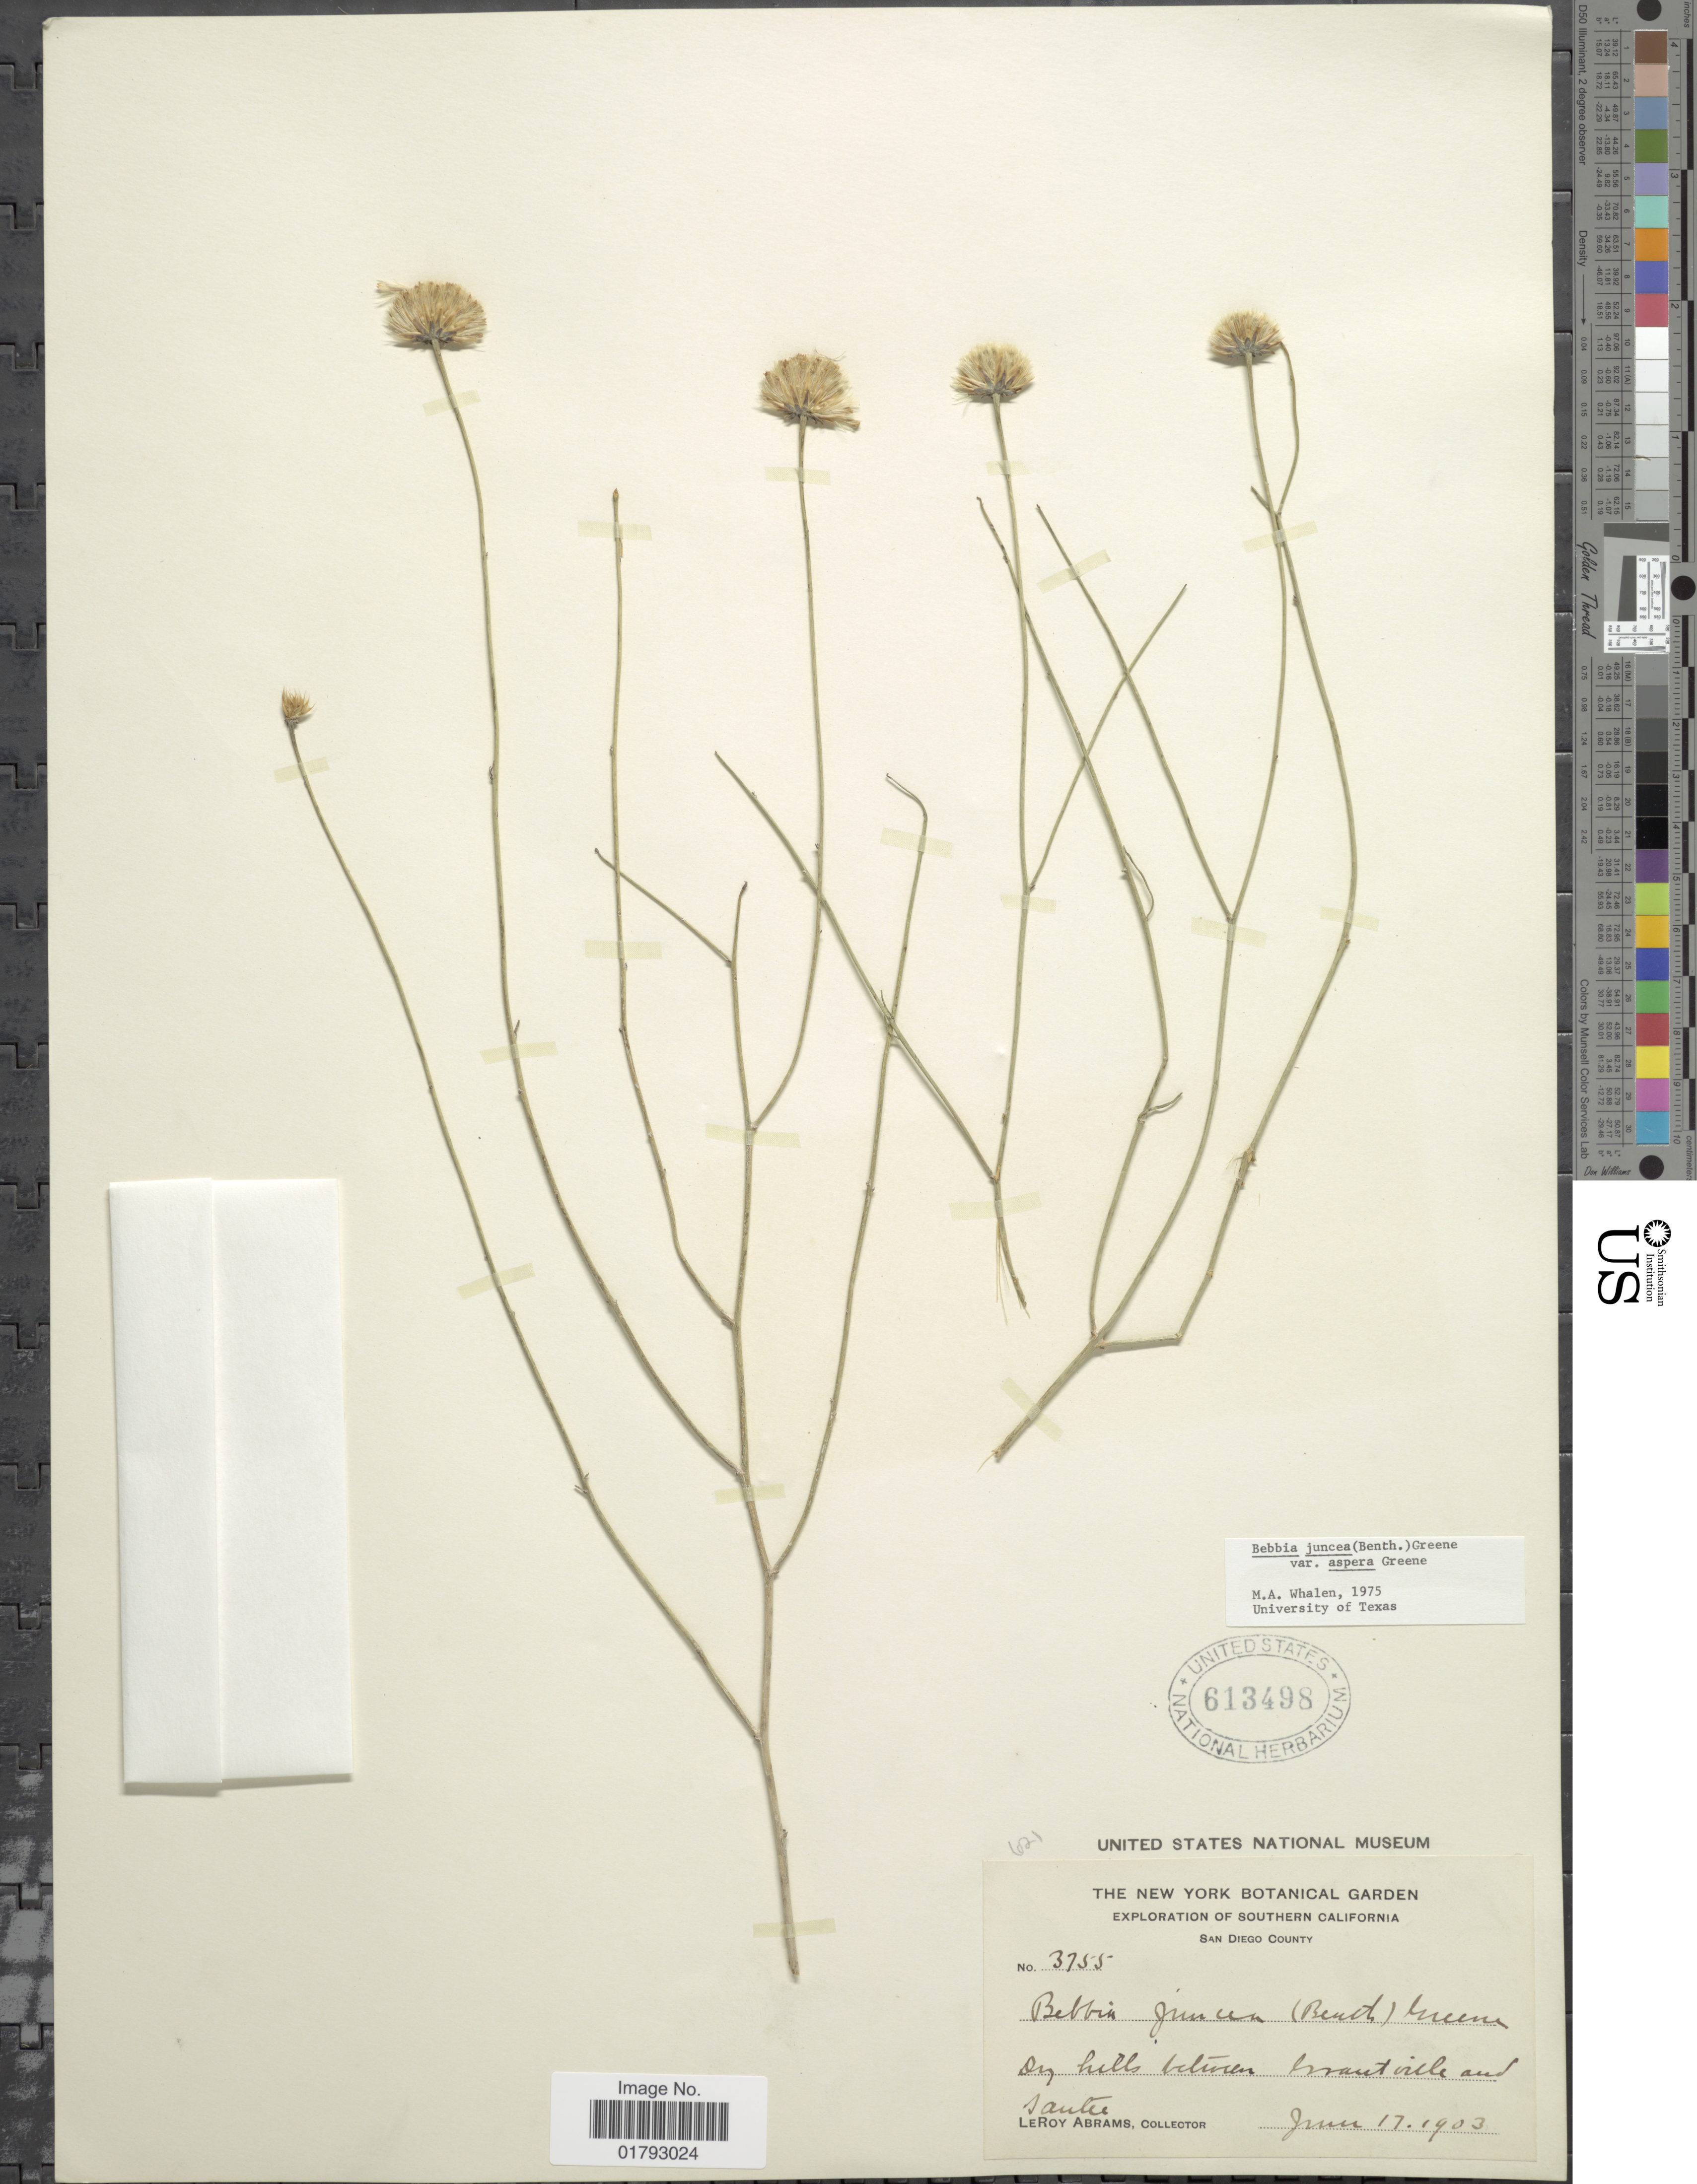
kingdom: Plantae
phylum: Tracheophyta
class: Magnoliopsida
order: Asterales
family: Asteraceae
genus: Bebbia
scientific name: Bebbia juncea var. aspera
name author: Greene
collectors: L. Abrams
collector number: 3755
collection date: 1903-06-17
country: United States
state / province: California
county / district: San Diego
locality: Southern California, San Diego County. Dry hills between Grantville and Santee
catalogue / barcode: US 613498